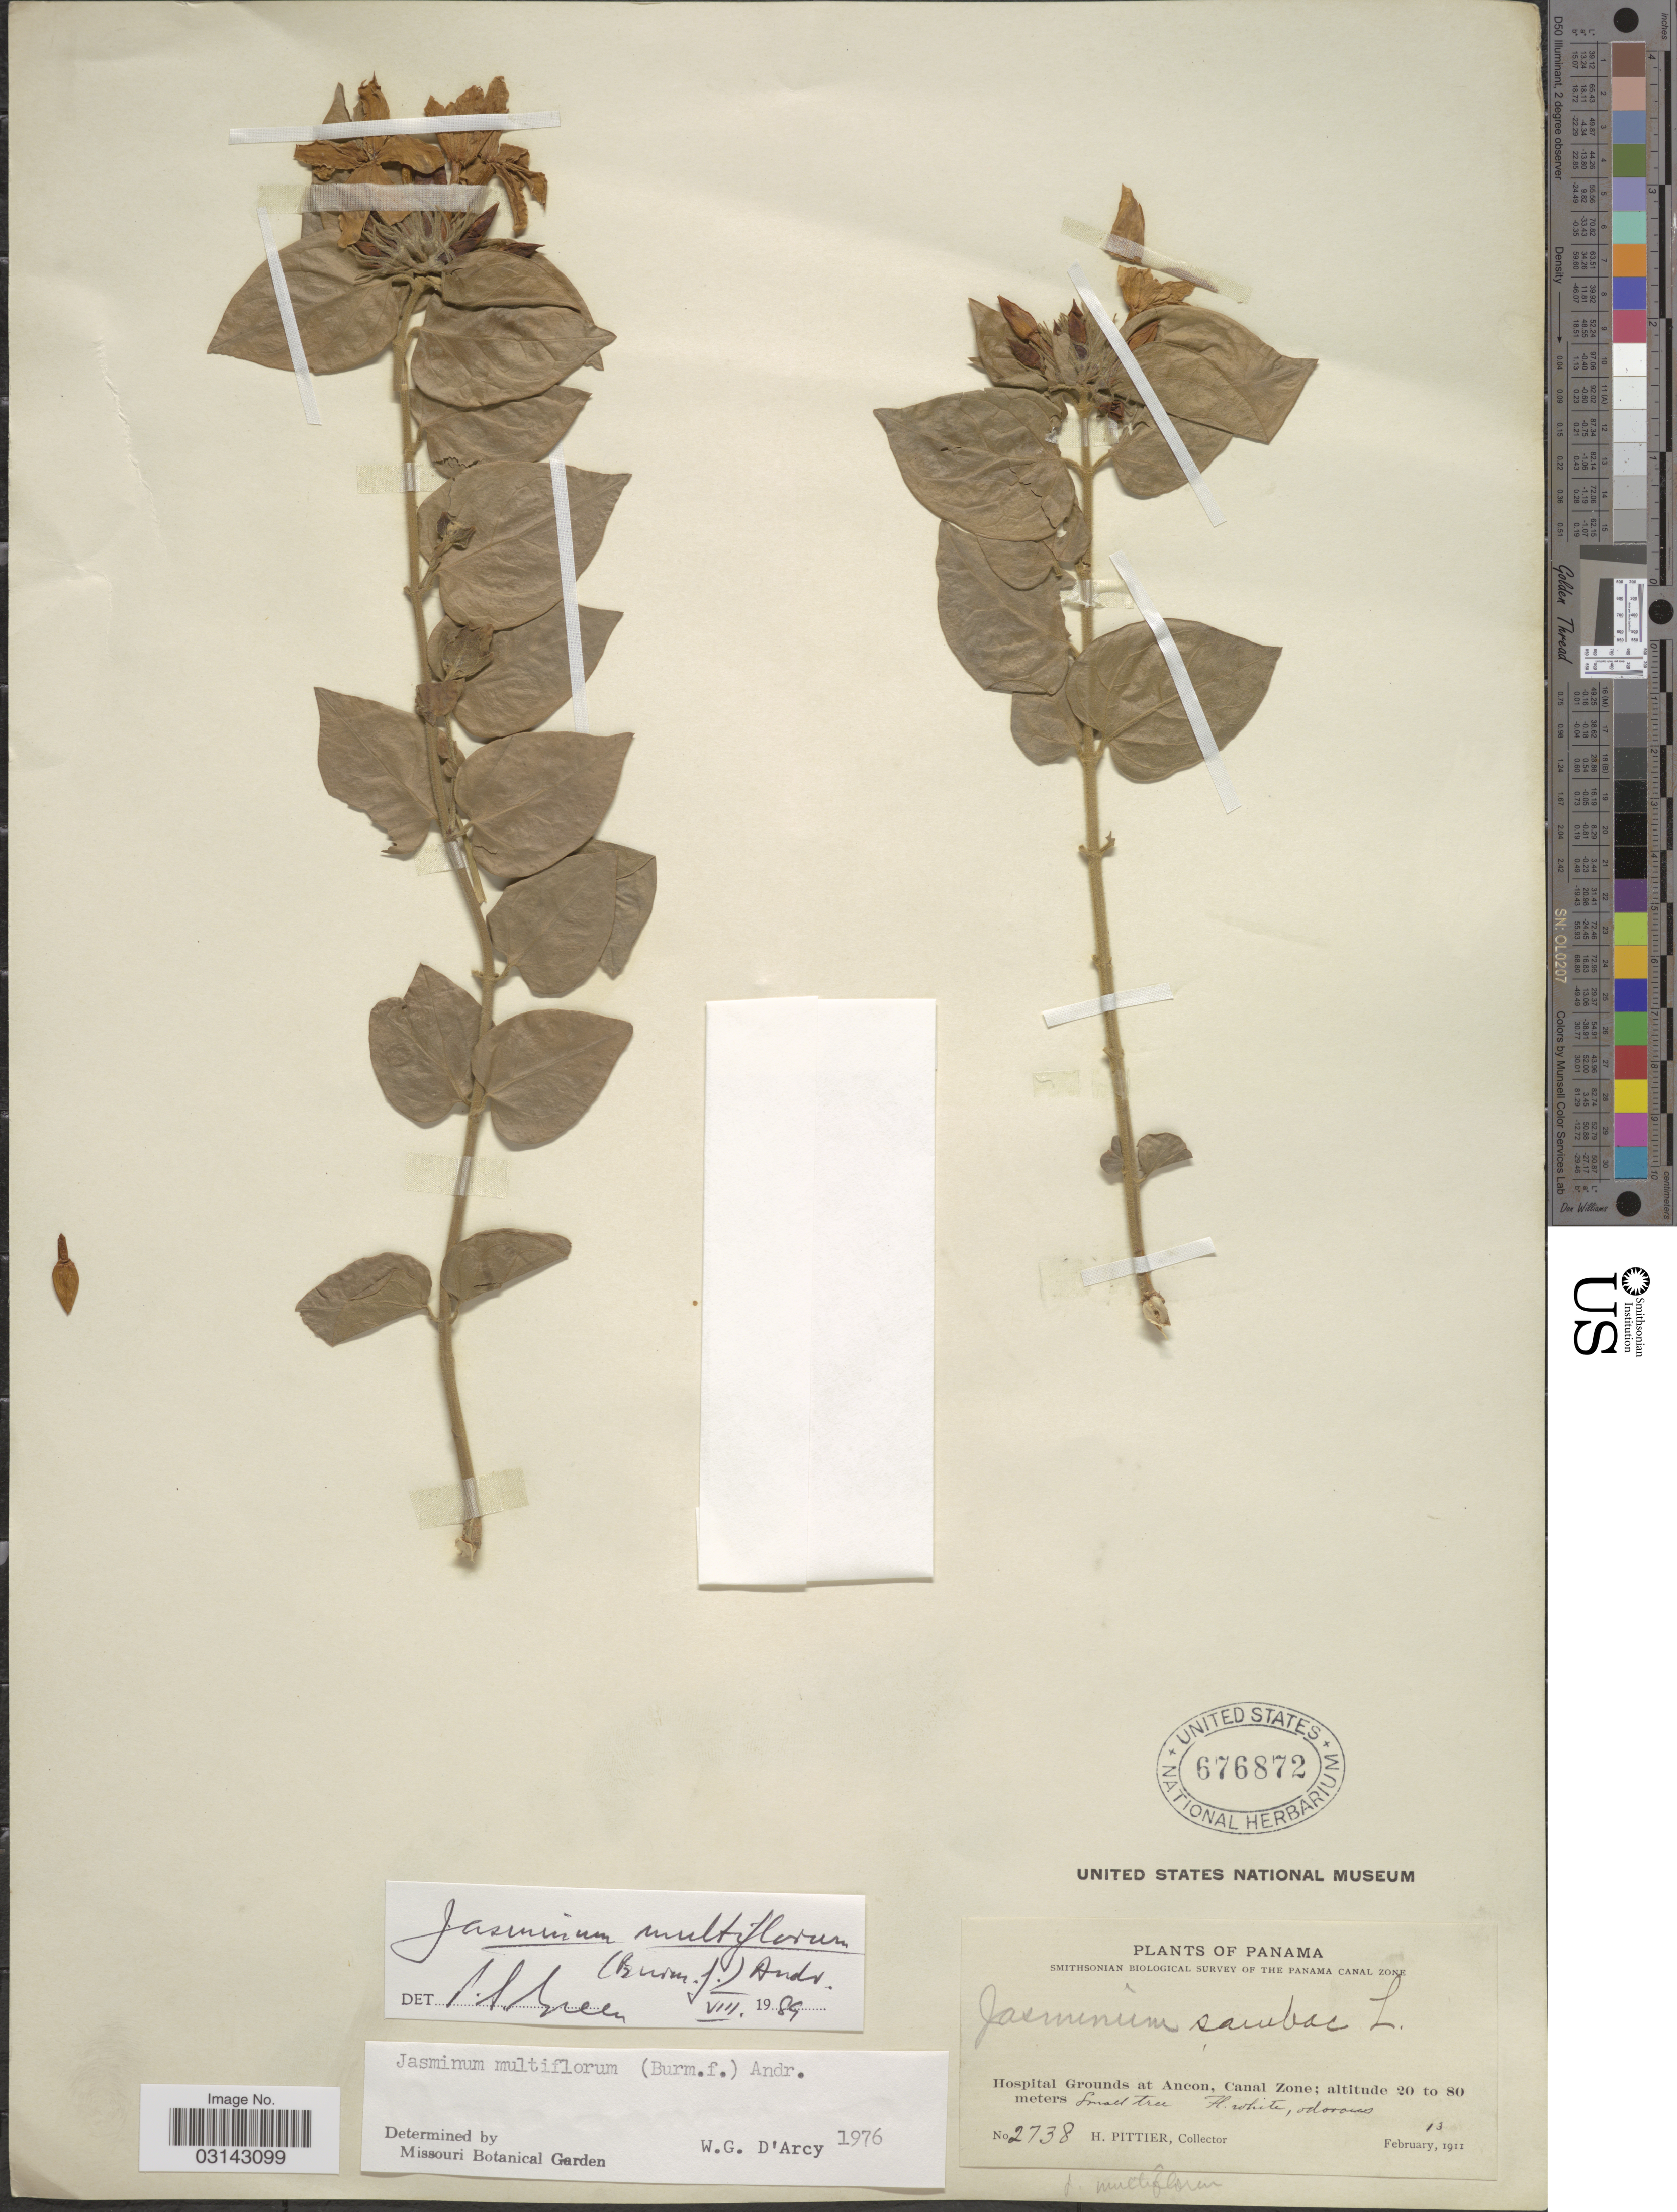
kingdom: Plantae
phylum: Tracheophyta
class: Magnoliopsida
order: Lamiales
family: Oleaceae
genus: Jasminum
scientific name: Jasminum multiflorum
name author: (Burm. f.) Andrews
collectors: H. F. Pittier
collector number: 2738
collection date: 1911-02-13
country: Panama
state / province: Colón / Panamá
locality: Hospital Grounds at Ancon, Canal Zone.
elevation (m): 20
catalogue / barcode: US 676872